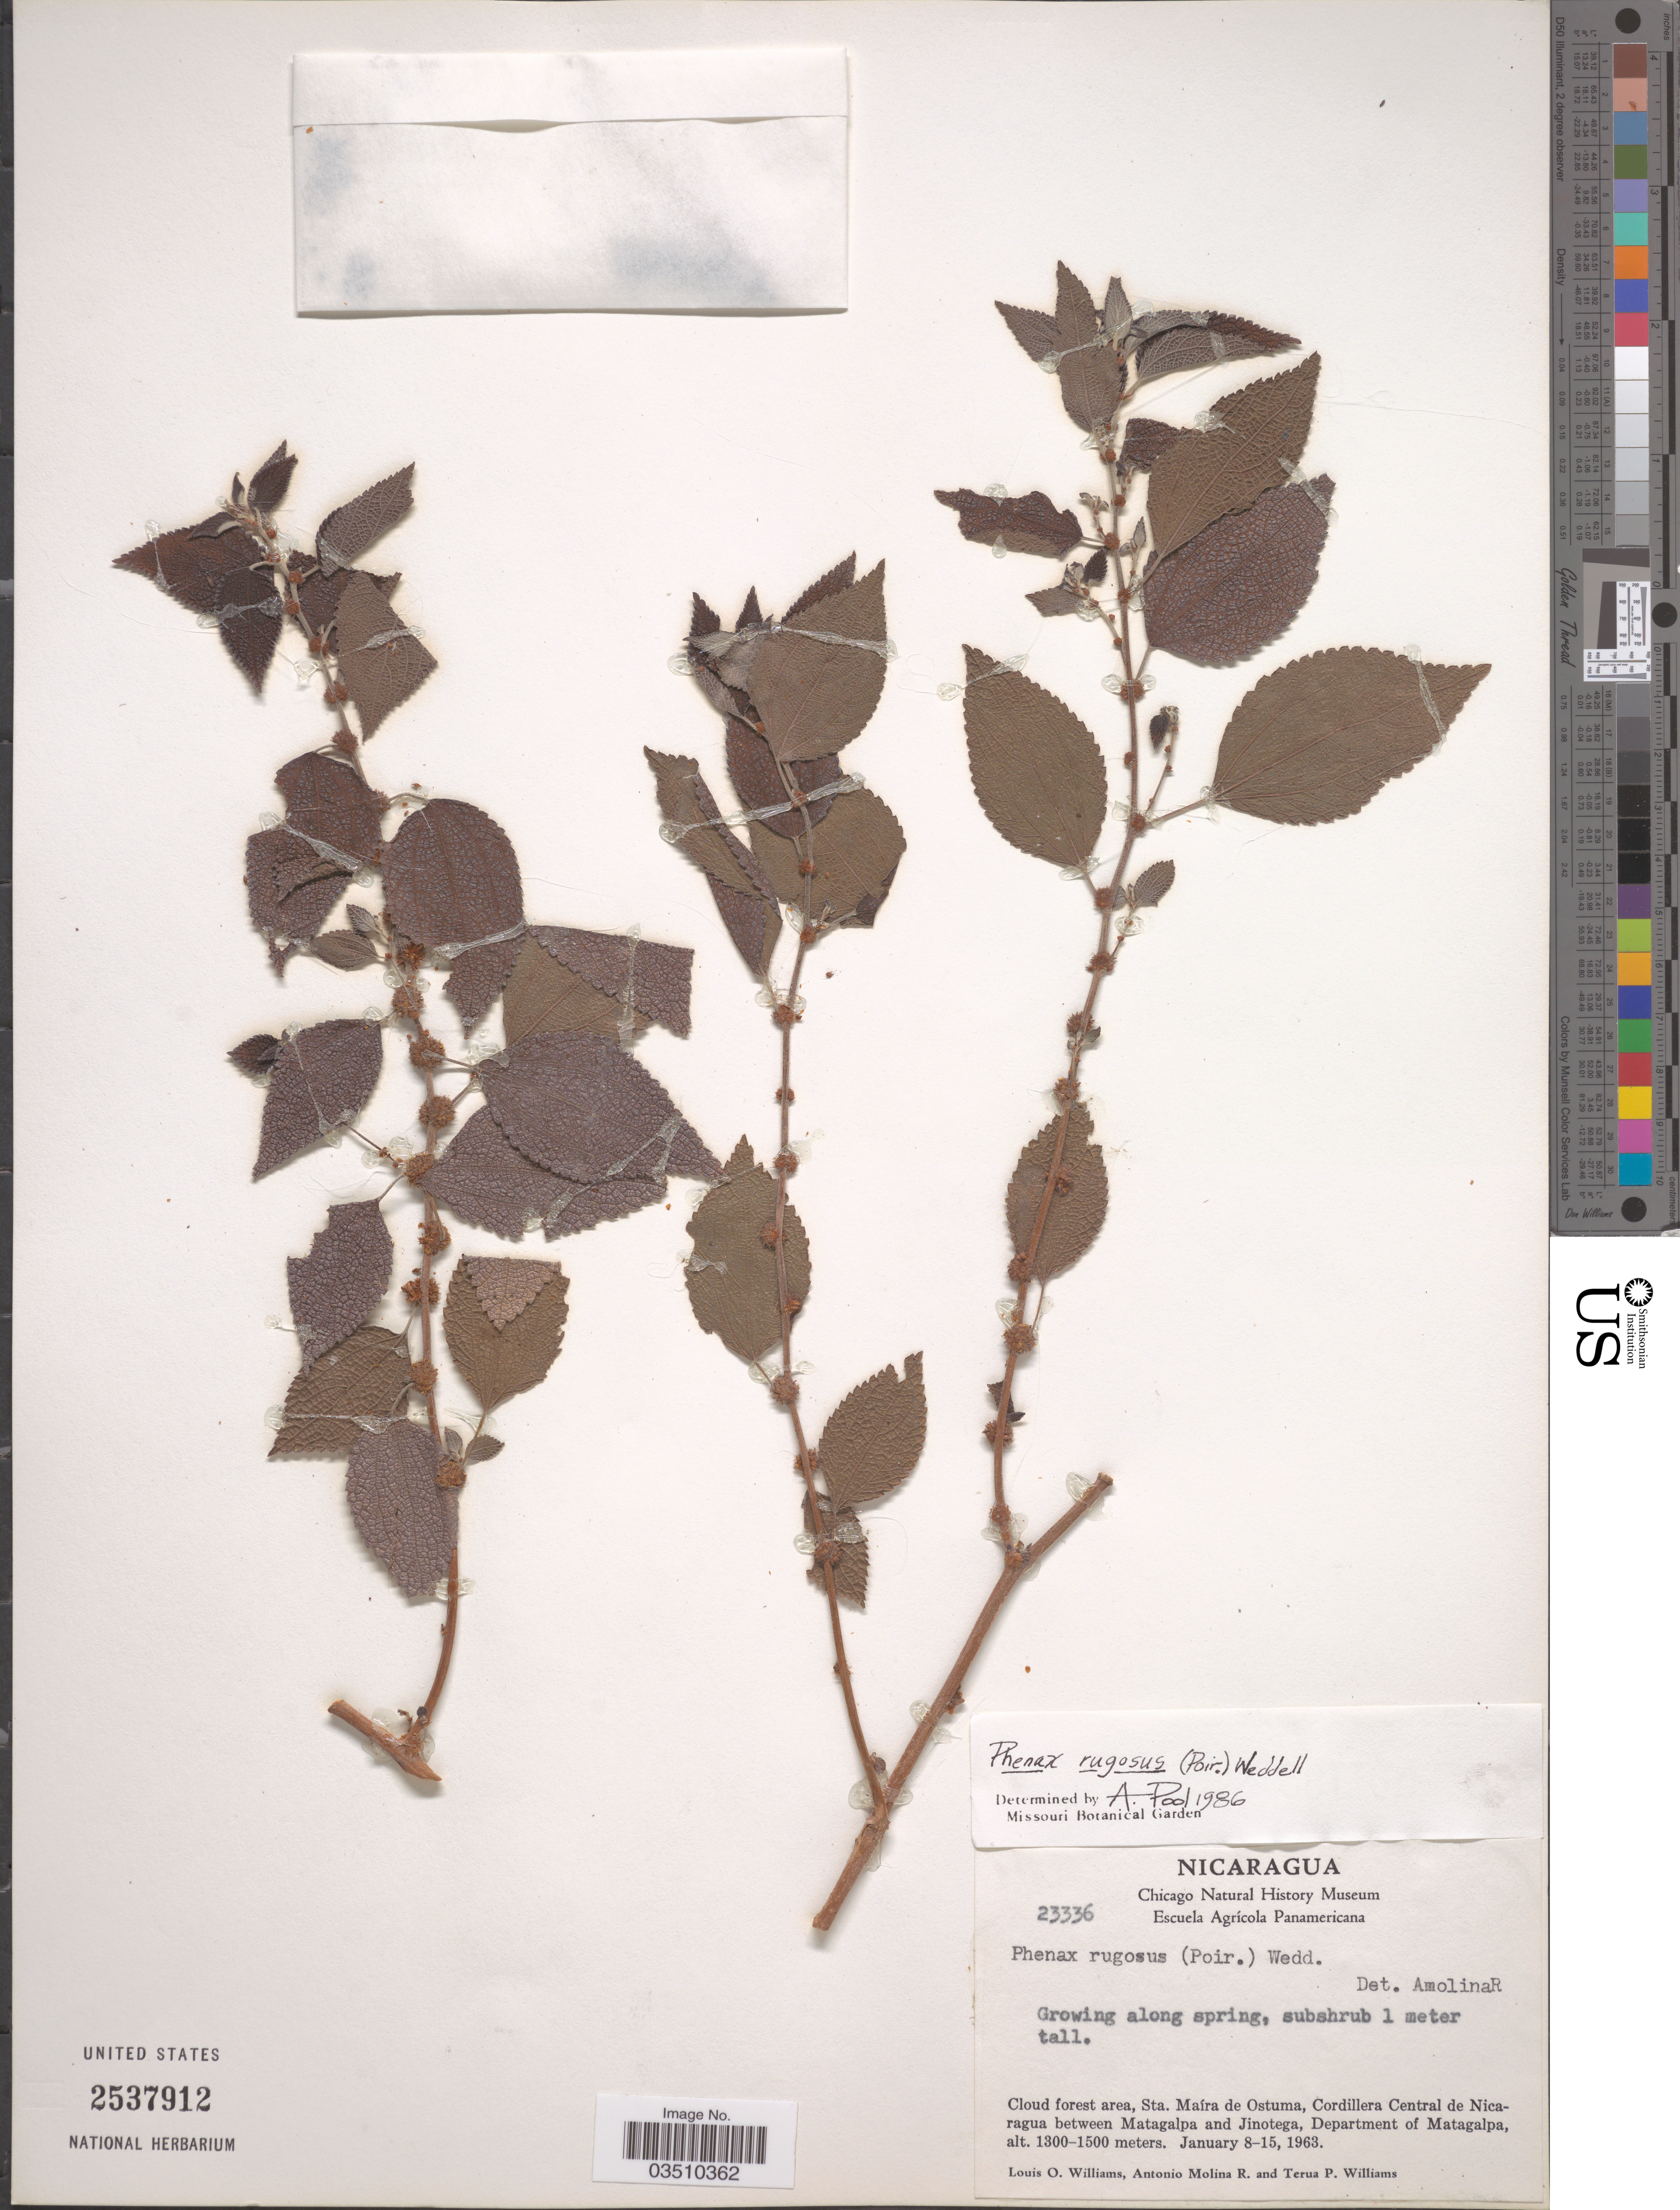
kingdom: Plantae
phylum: Tracheophyta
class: Magnoliopsida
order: Rosales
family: Urticaceae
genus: Phenax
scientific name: Phenax rugosus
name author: (Poir.) Wedd.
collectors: L. O. Williams, A. Molina R. & T. Williams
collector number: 23336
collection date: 1963-01-08/1963-01-15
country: Nicaragua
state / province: Matagalpa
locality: Sta. Maíra de Ostuma, Cordillera Central de Nicaragua between Matagalpa and Jinotega, Department of Matagalpa.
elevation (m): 1300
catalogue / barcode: US 2537912